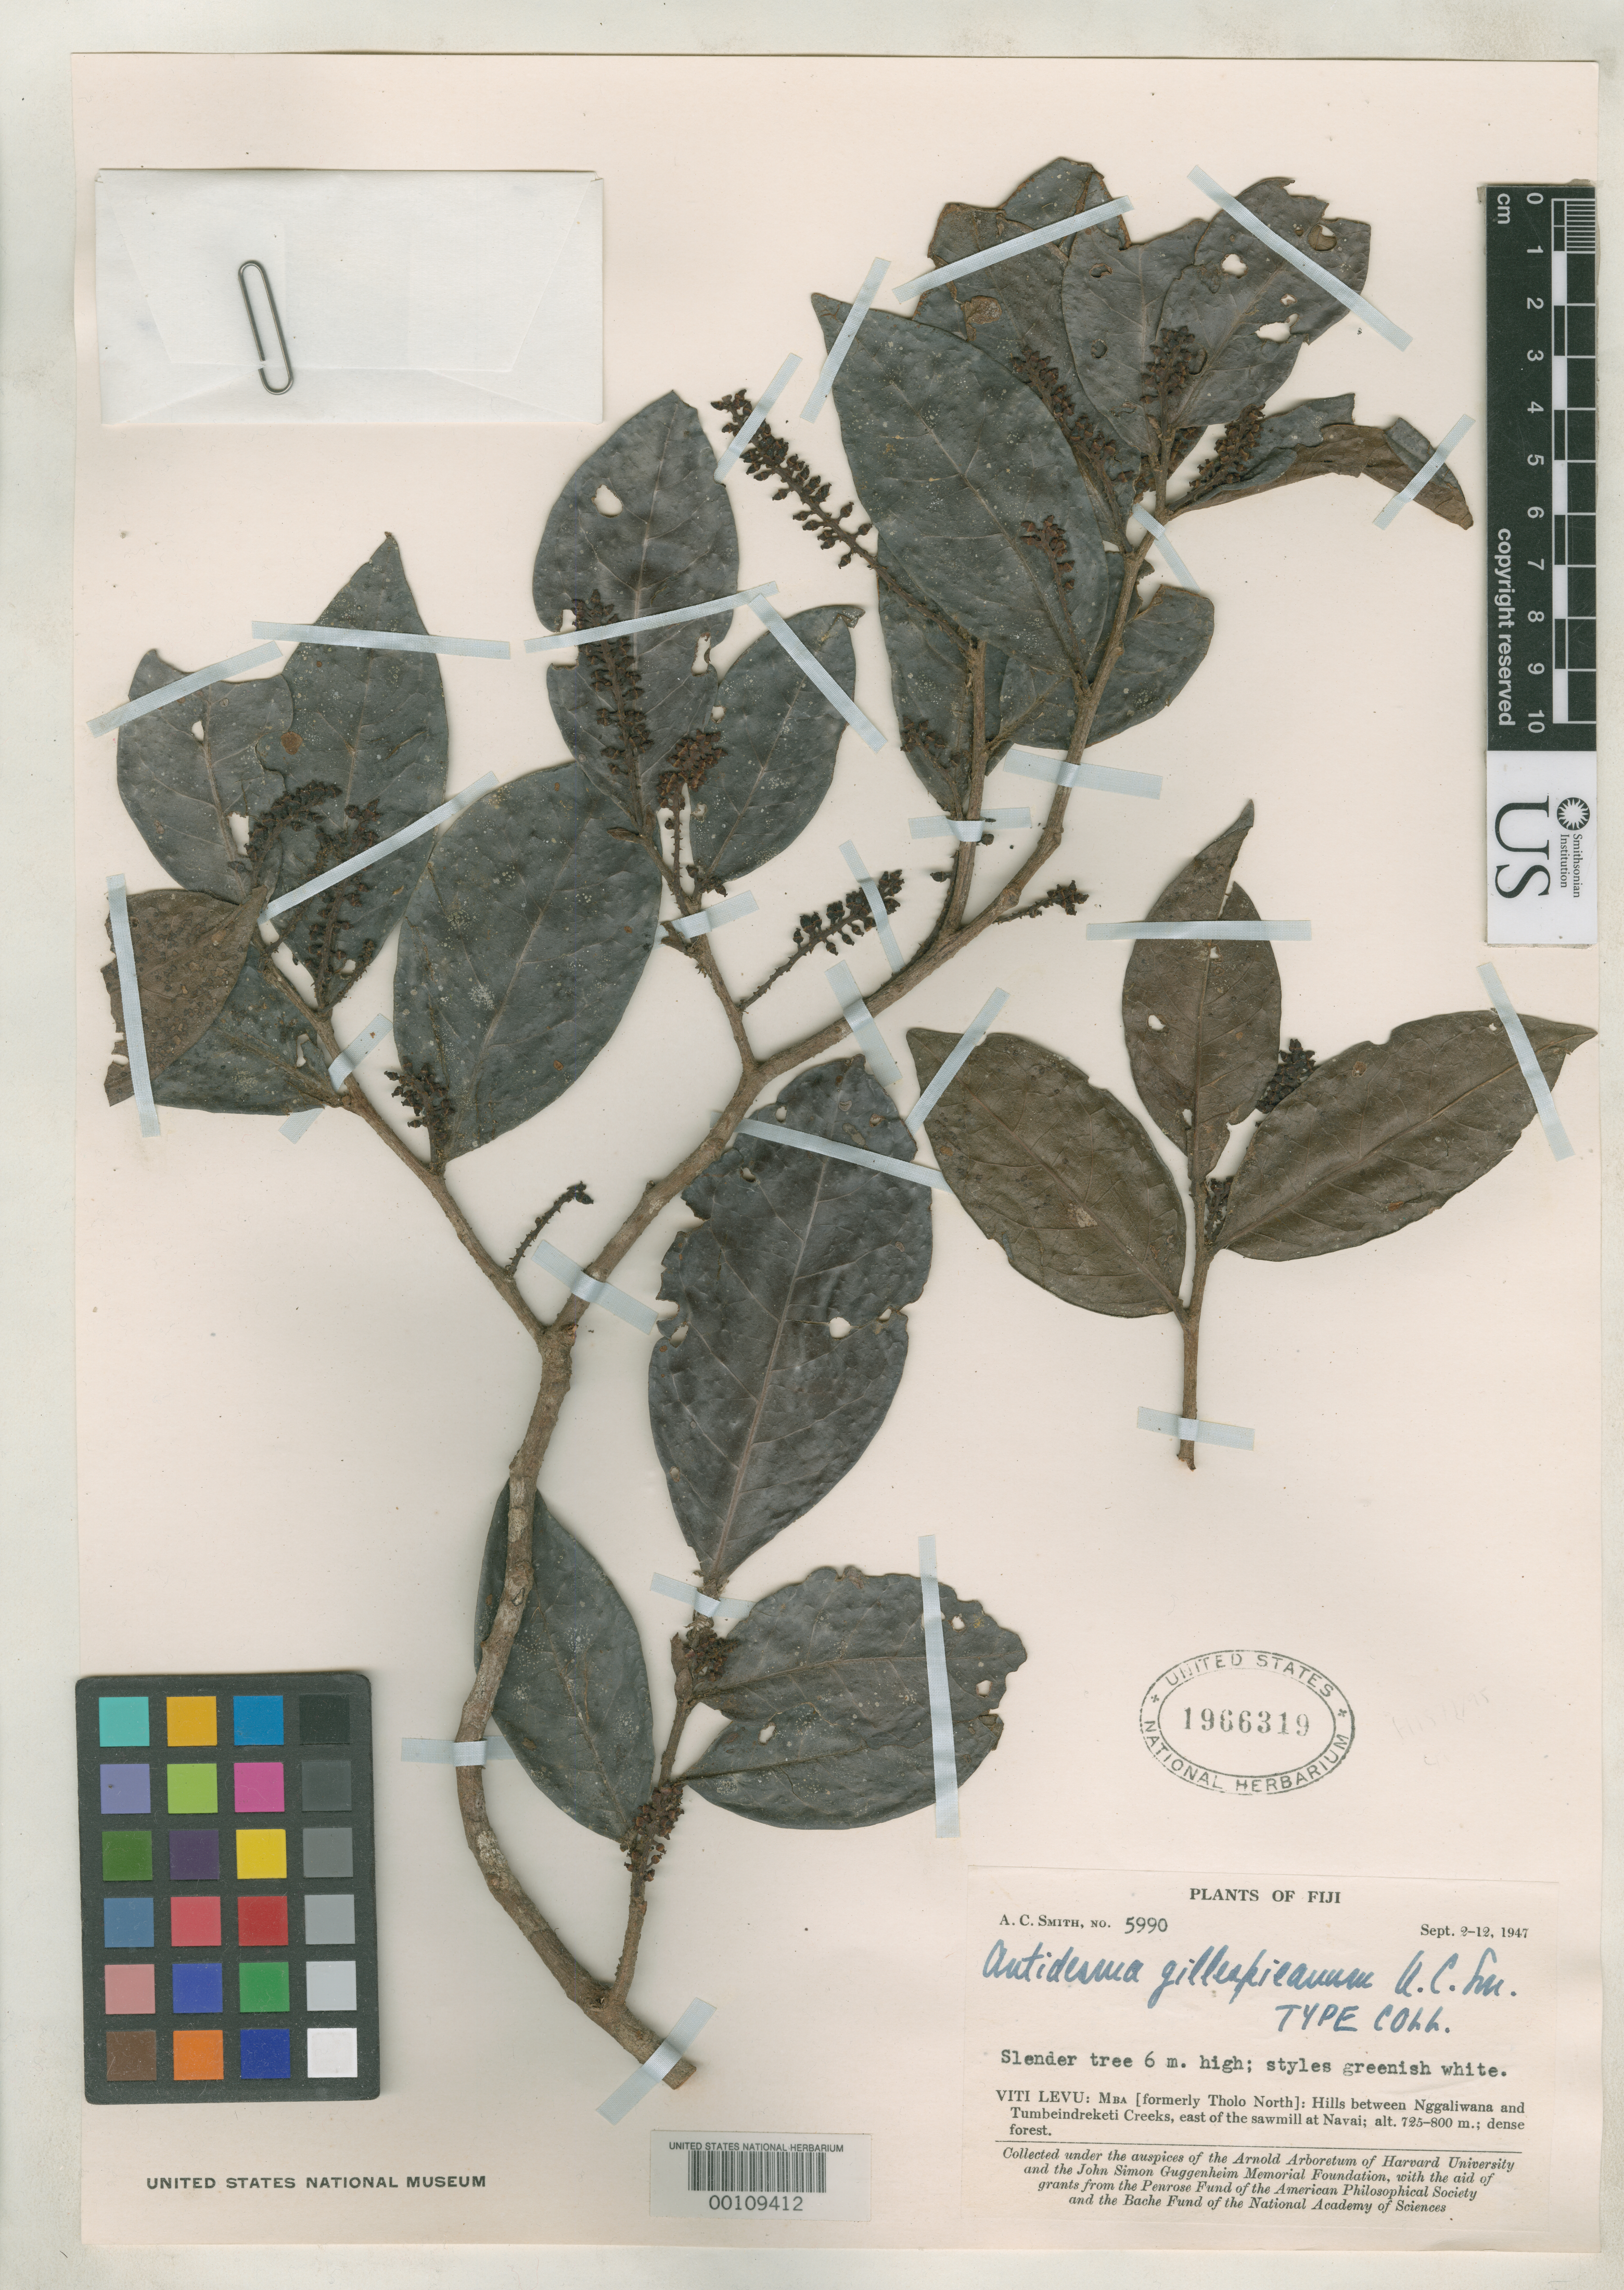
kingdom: Plantae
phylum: Tracheophyta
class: Magnoliopsida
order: Malpighiales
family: Phyllanthaceae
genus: Antidesma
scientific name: Antidesma gillespieanum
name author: A.C. Sm.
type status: Isotype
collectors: A. C. Smith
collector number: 5990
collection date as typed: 12 Sep 1947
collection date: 1947-09-12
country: Fiji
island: Viti Levu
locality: Hills between Nggaliwana & Tumbeindeketi Creeks, E of Navai. [Viti Levu Group]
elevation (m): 725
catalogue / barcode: US 1966319